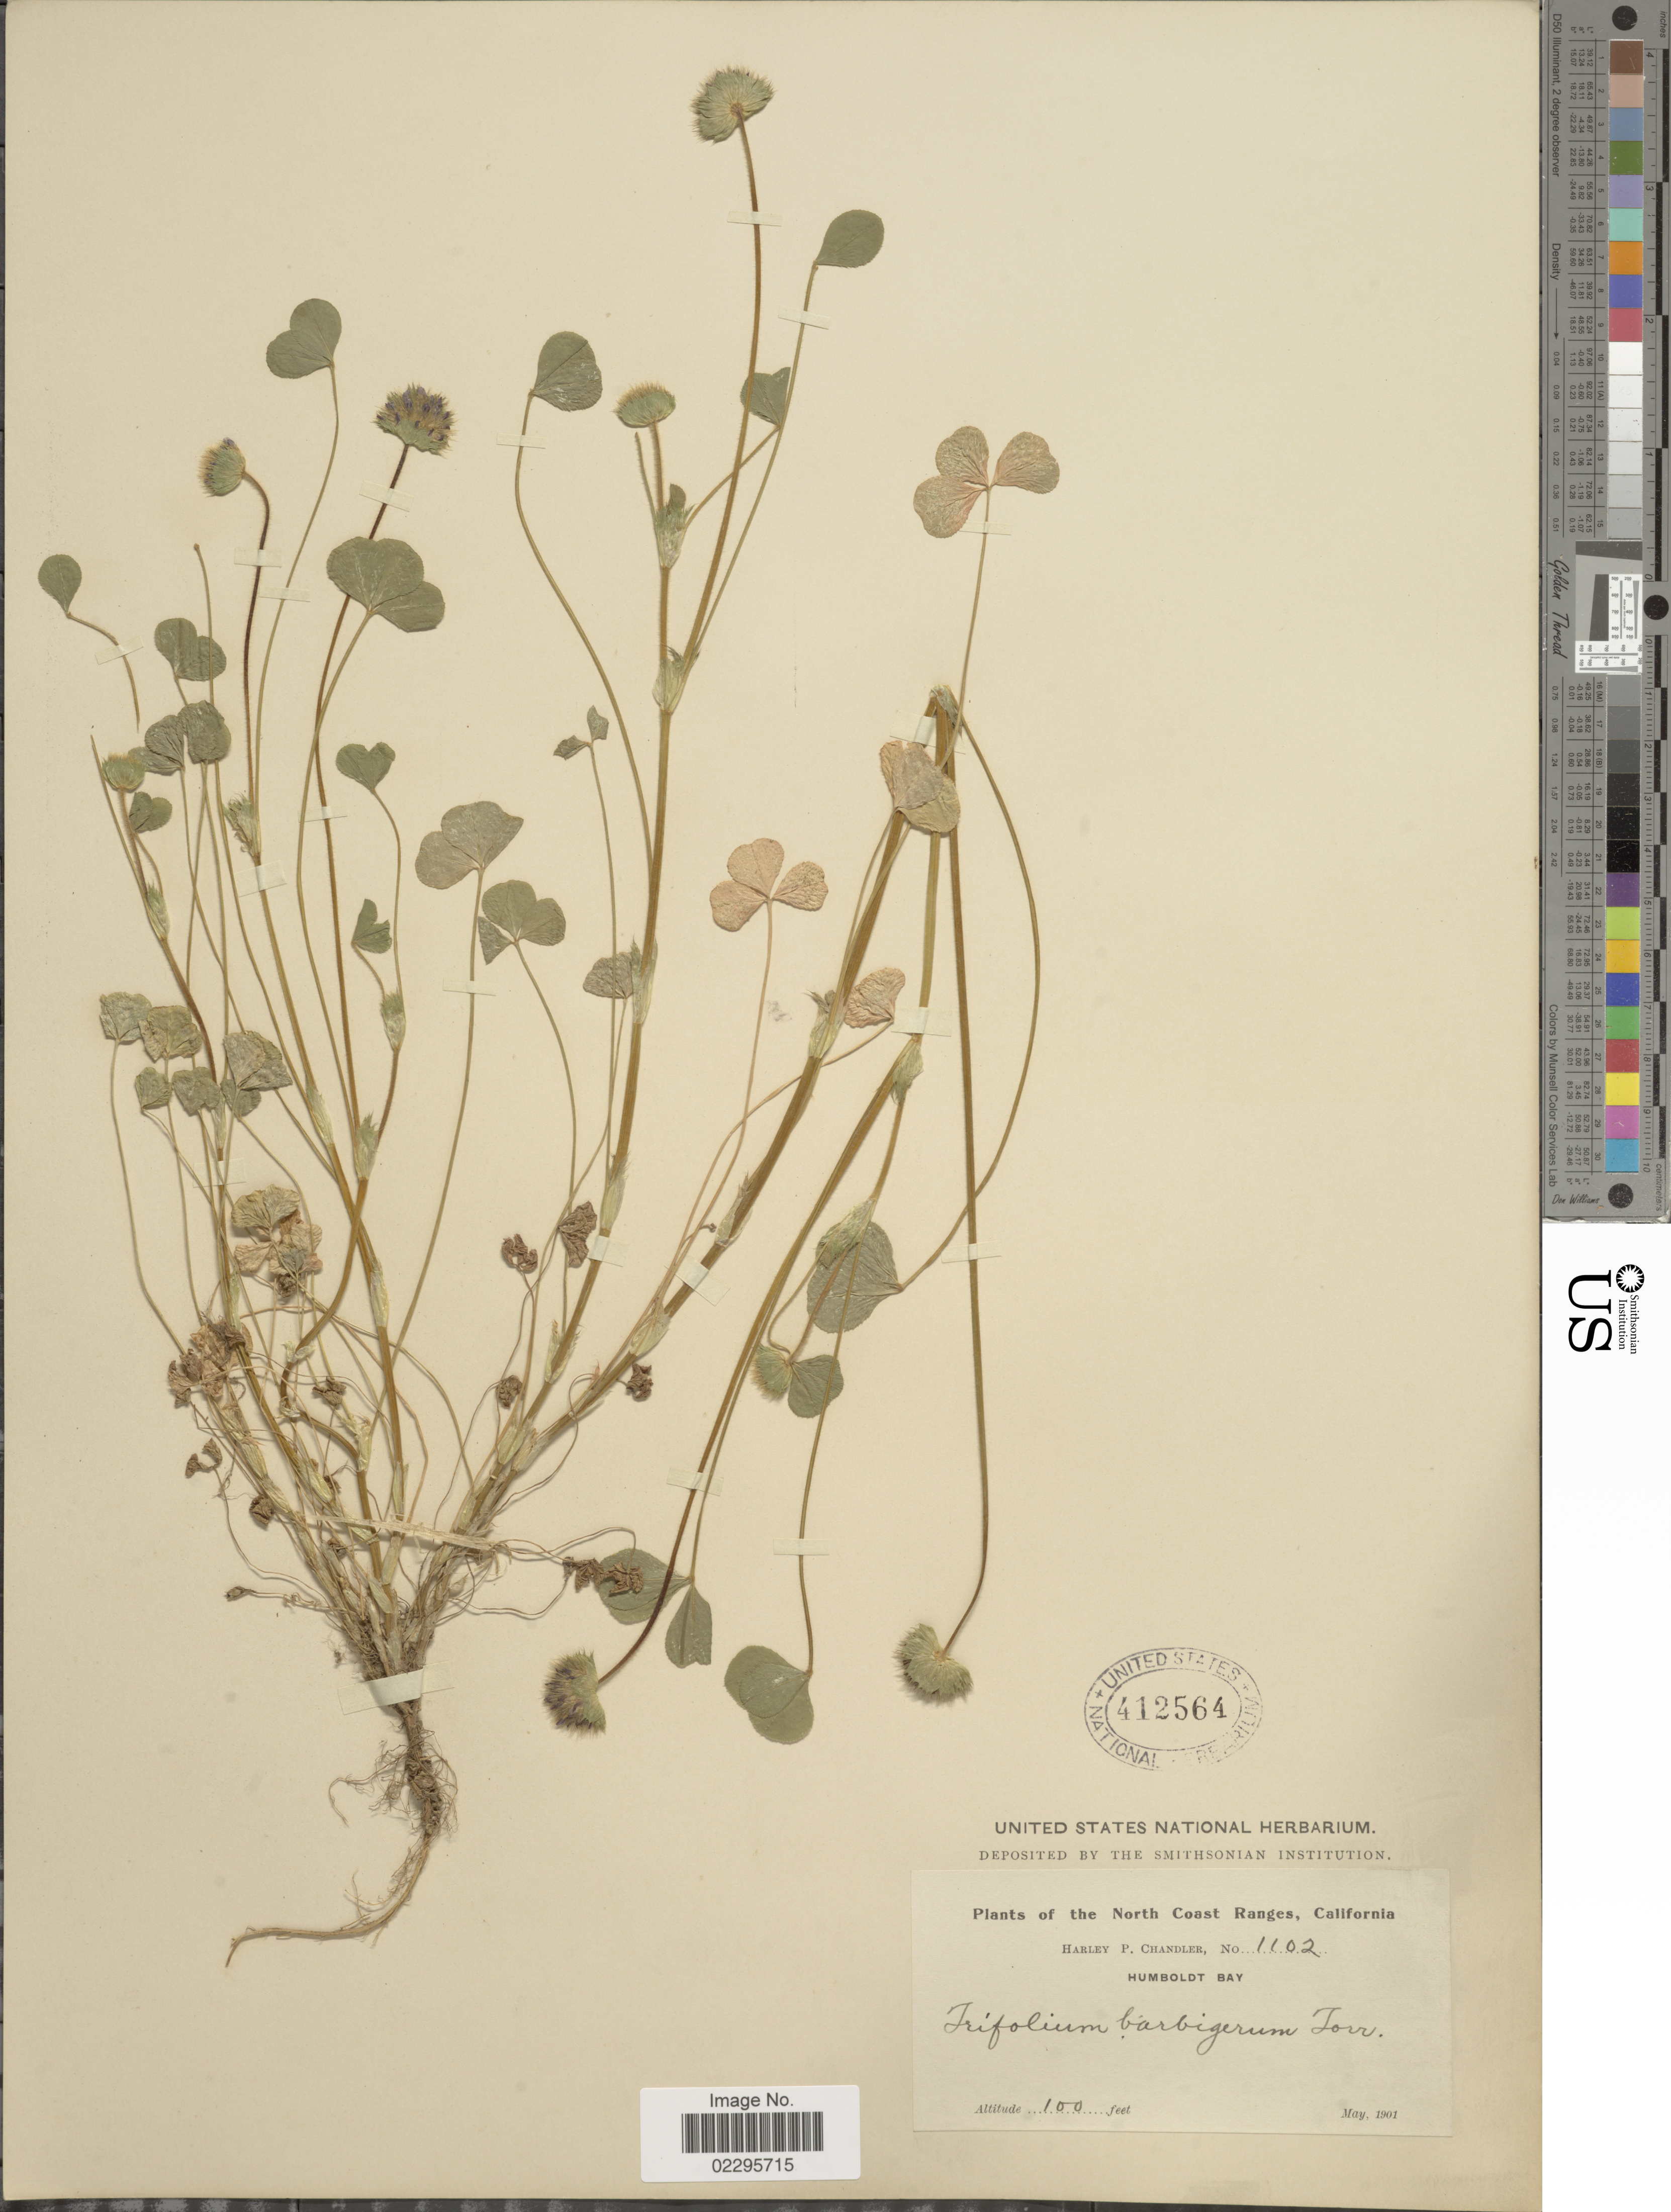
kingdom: Plantae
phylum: Tracheophyta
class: Magnoliopsida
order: Fabales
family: Fabaceae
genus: Trifolium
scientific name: Trifolium barbigerum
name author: Torr.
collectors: H. Chandler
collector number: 1102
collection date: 1901-05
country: United States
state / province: California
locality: North Coast Range, Humboldt Bay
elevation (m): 30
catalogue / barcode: US 412564